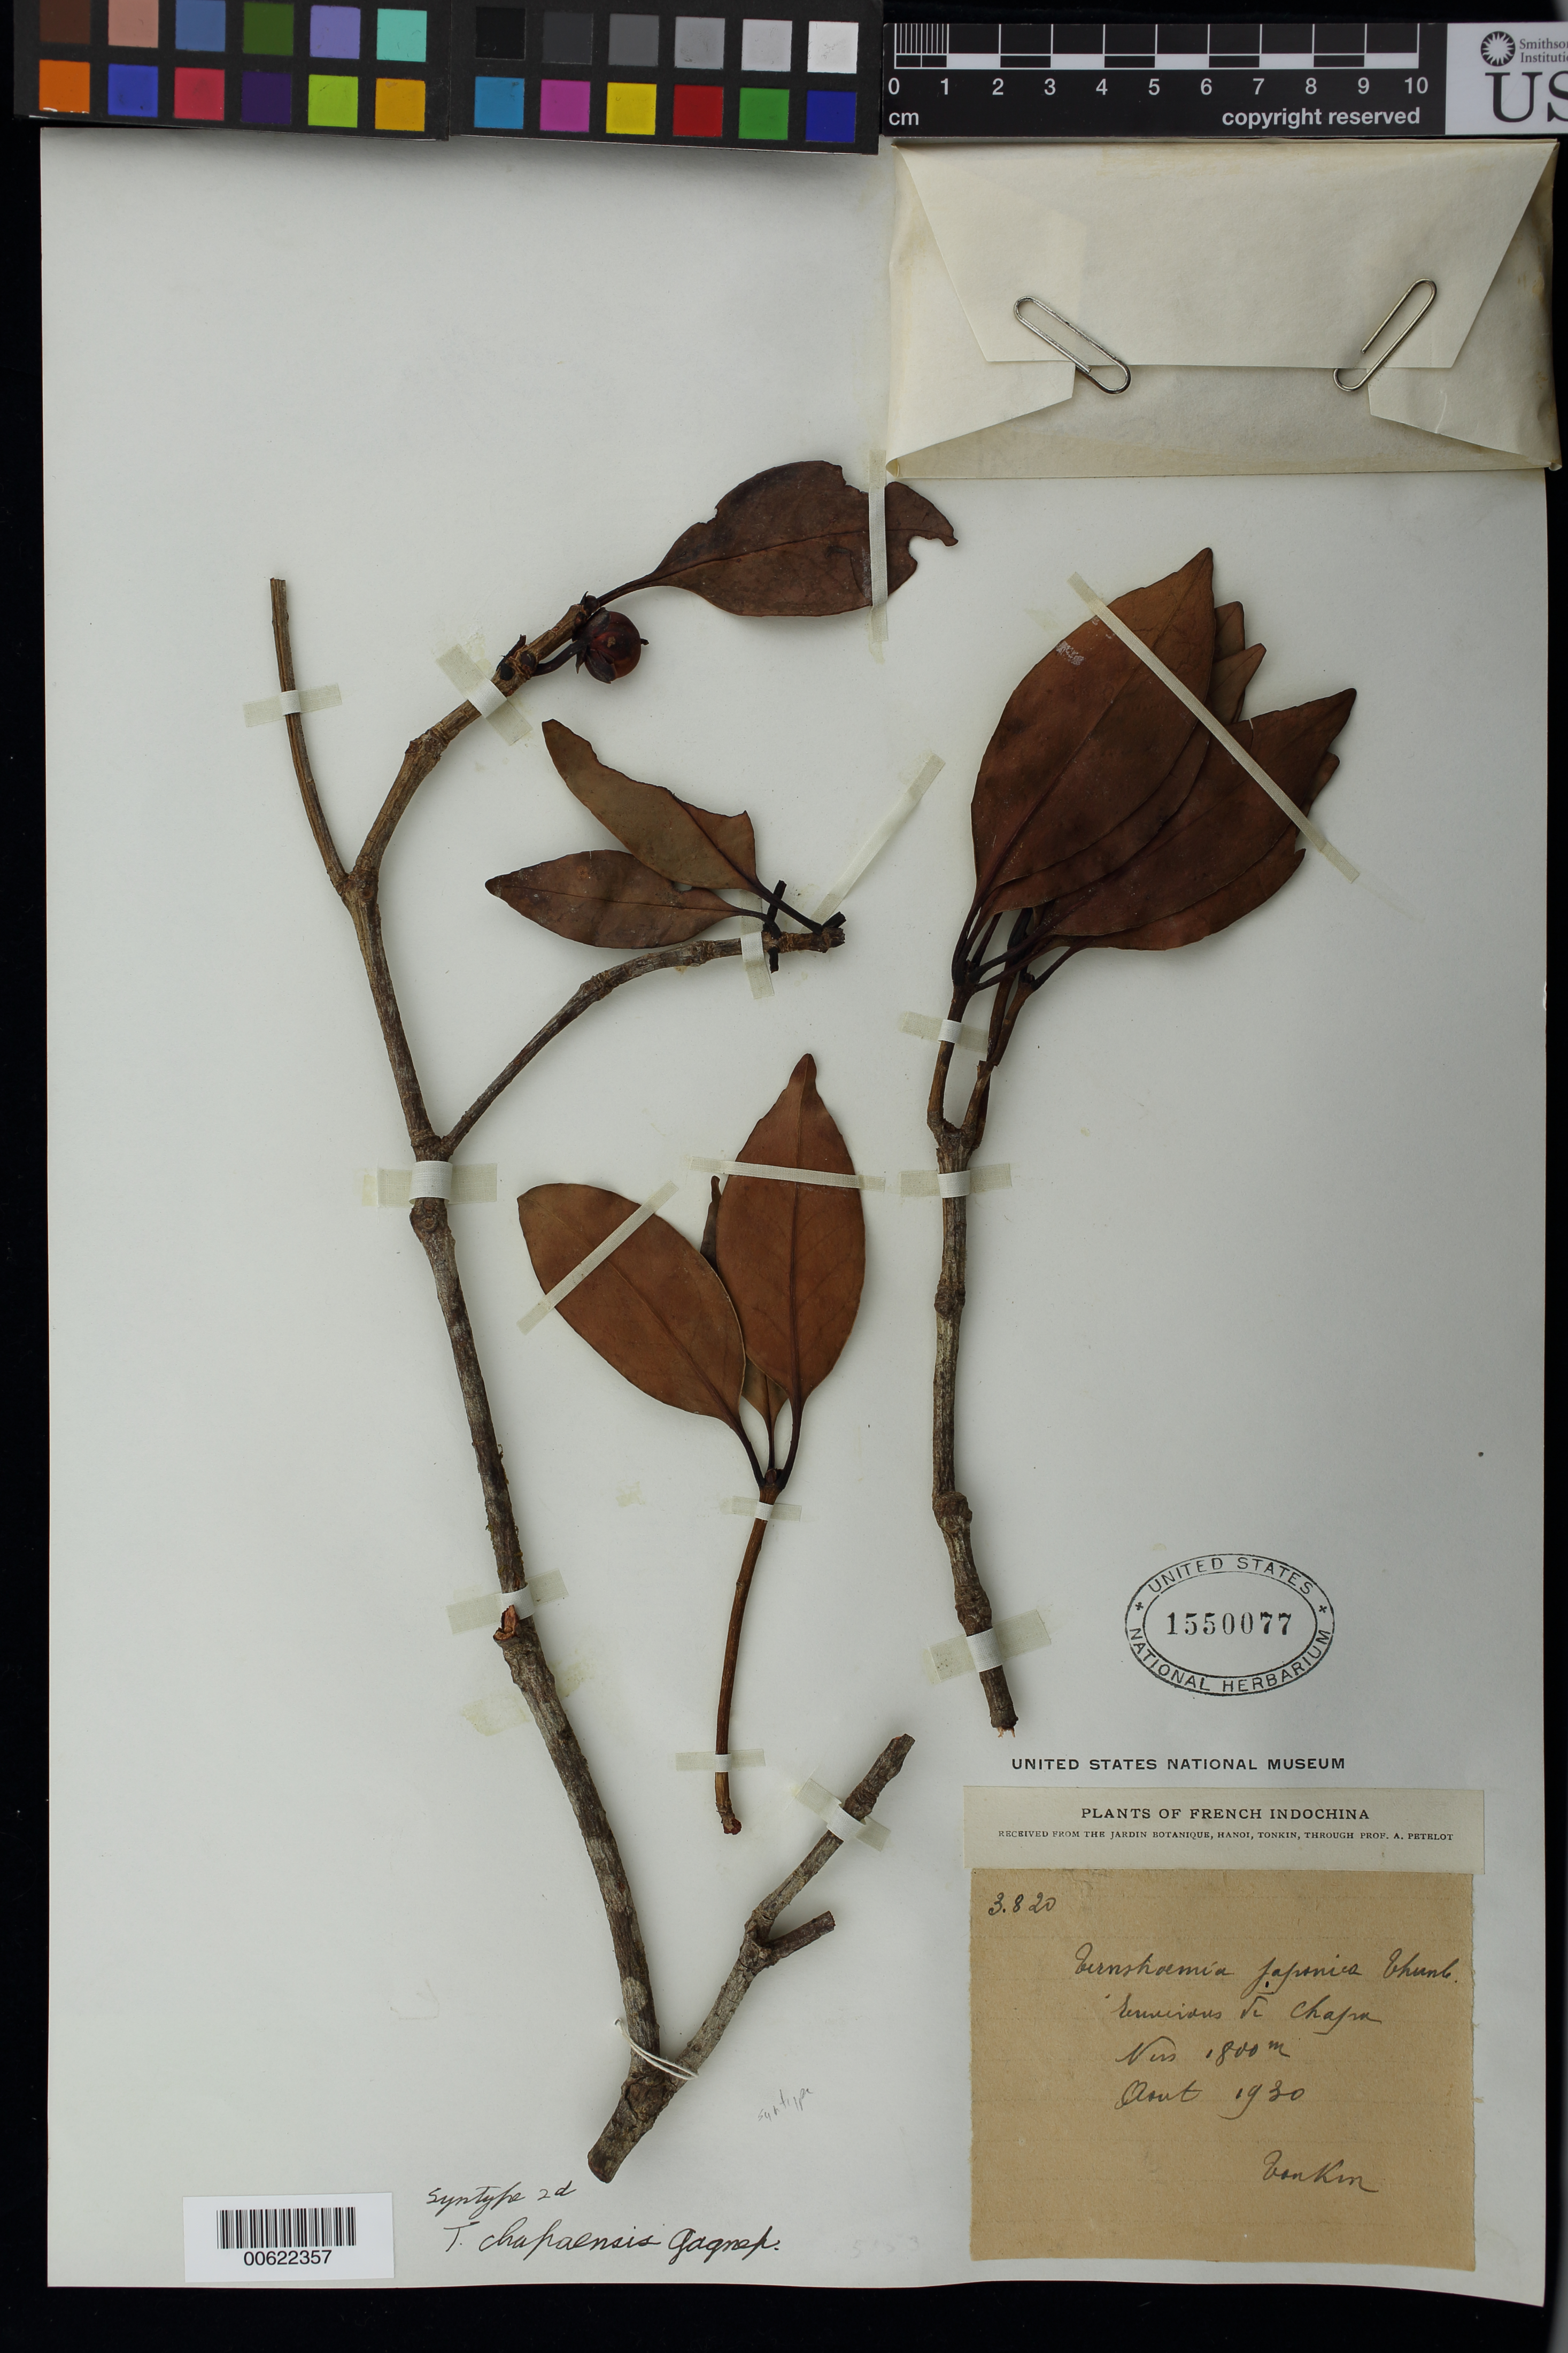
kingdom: Plantae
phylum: Tracheophyta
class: Magnoliopsida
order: Ericales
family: Pentaphylacaceae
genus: Ternstroemia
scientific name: Ternstroemia chapaensis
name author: Gagnep.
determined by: Walker, E. H.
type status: Syntype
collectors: P. A. Pételot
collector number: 3820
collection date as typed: Aug 1930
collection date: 1930-08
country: Vietnam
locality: Environs de Chapa. Tonkin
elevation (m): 1800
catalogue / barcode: US 1550077